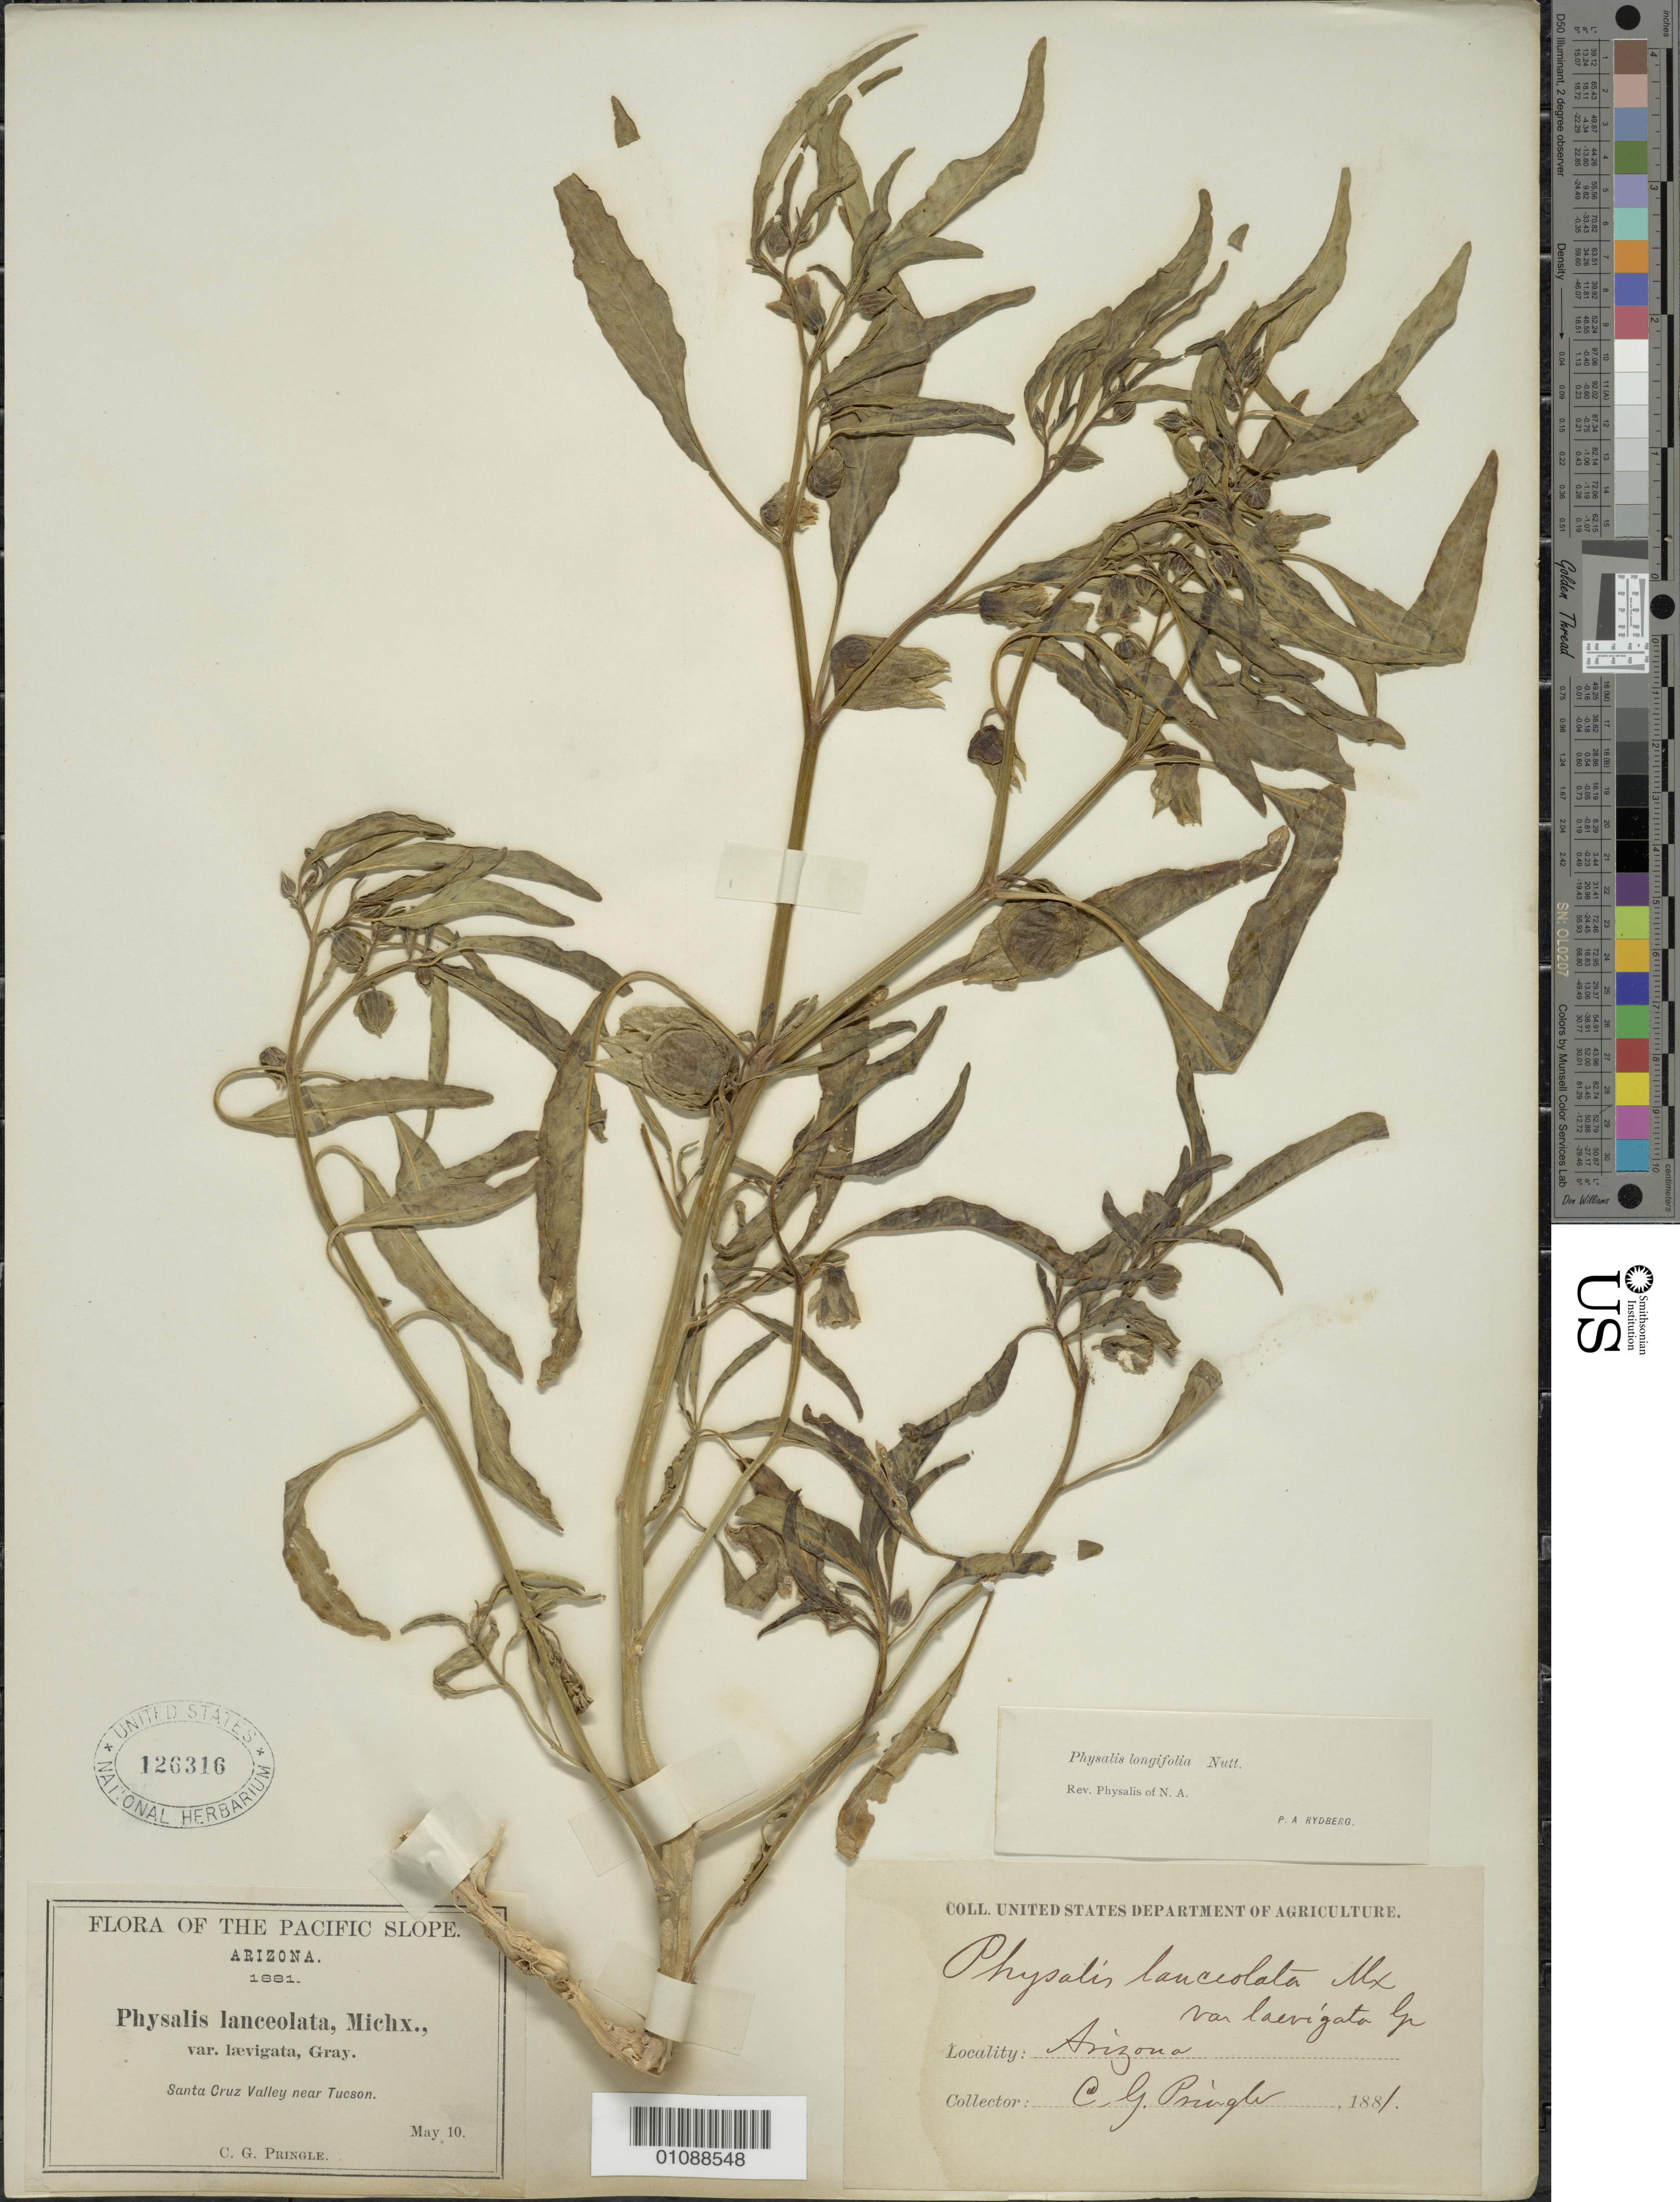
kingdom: Plantae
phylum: Tracheophyta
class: Magnoliopsida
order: Solanales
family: Solanaceae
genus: Physalis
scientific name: Physalis longifolia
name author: Nutt.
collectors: C. G. Pringle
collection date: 1881-05-10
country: United States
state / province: Arizona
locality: Pacific Slope. Santa Cruz Valley near Tucson.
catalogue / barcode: US 126316